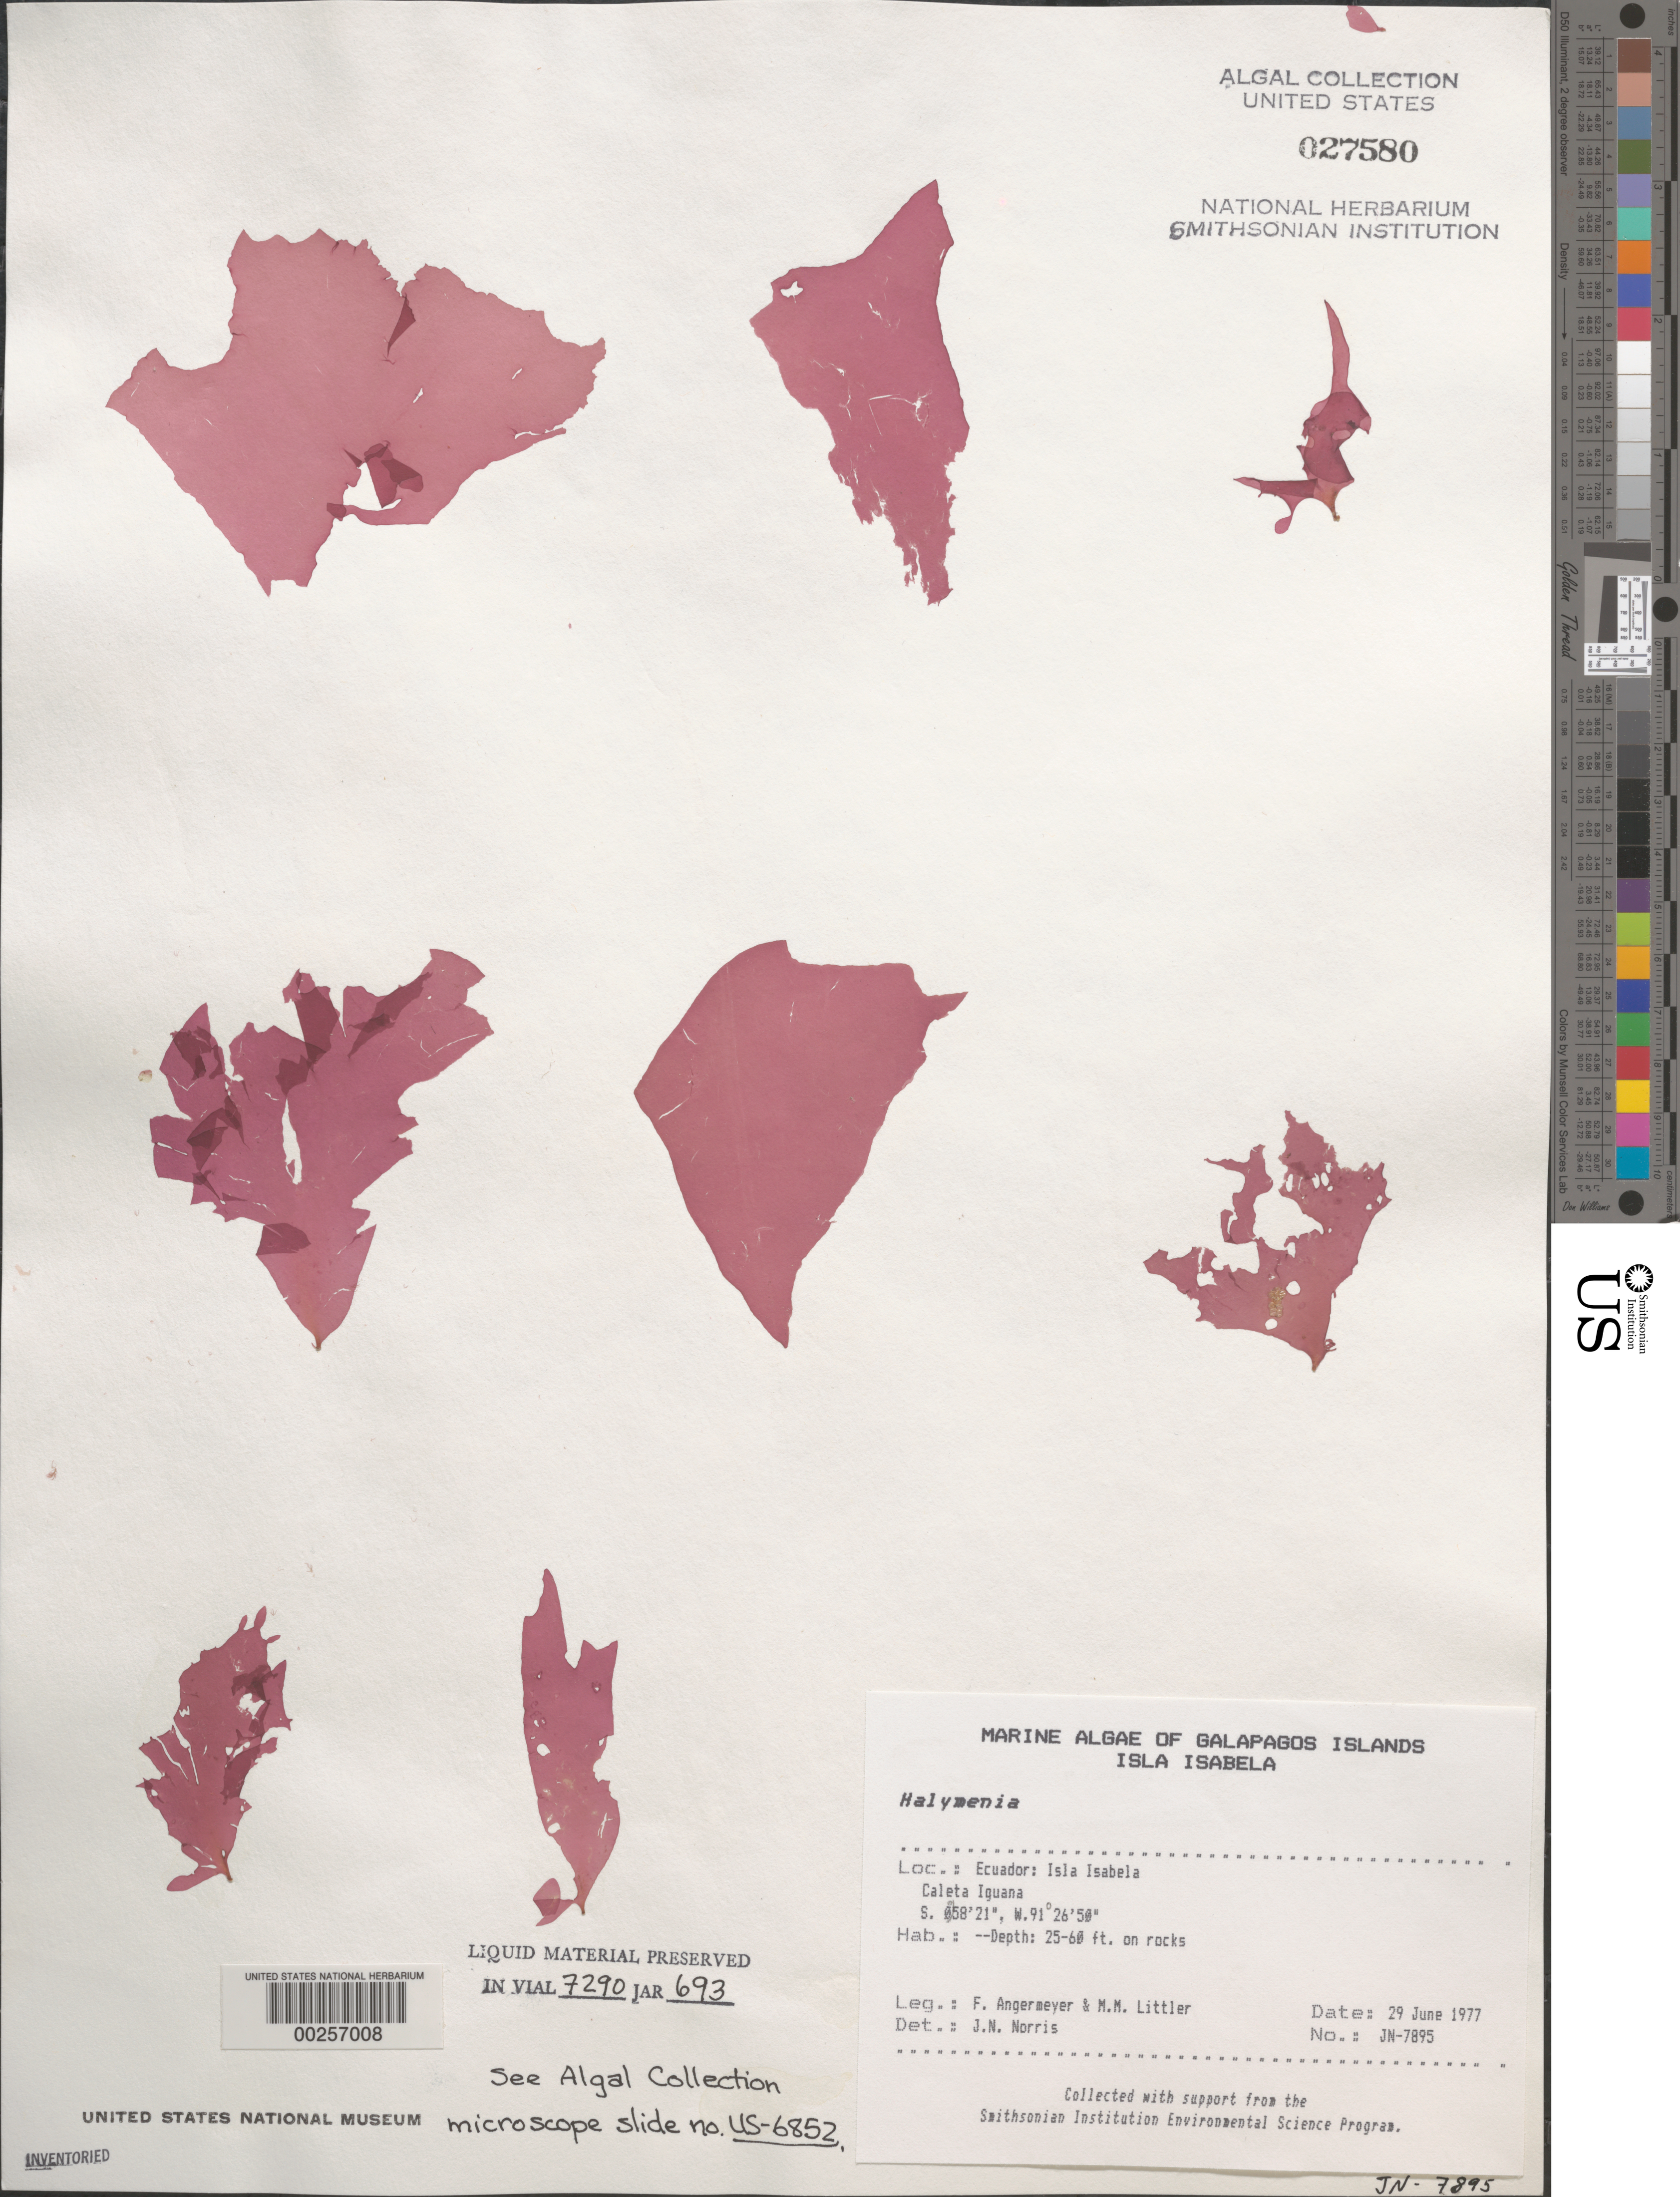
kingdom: Plantae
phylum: Rhodophyta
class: Florideophyceae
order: Halymeniales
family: Halymeniaceae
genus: Halymenia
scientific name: Halymenia sp.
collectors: F. Angermeyer & M. M. Littler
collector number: JN-7895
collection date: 1977-06-29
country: Ecuador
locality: Galapagos Islands. Isla Isabela. Caleta Iguana.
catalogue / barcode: US 27580